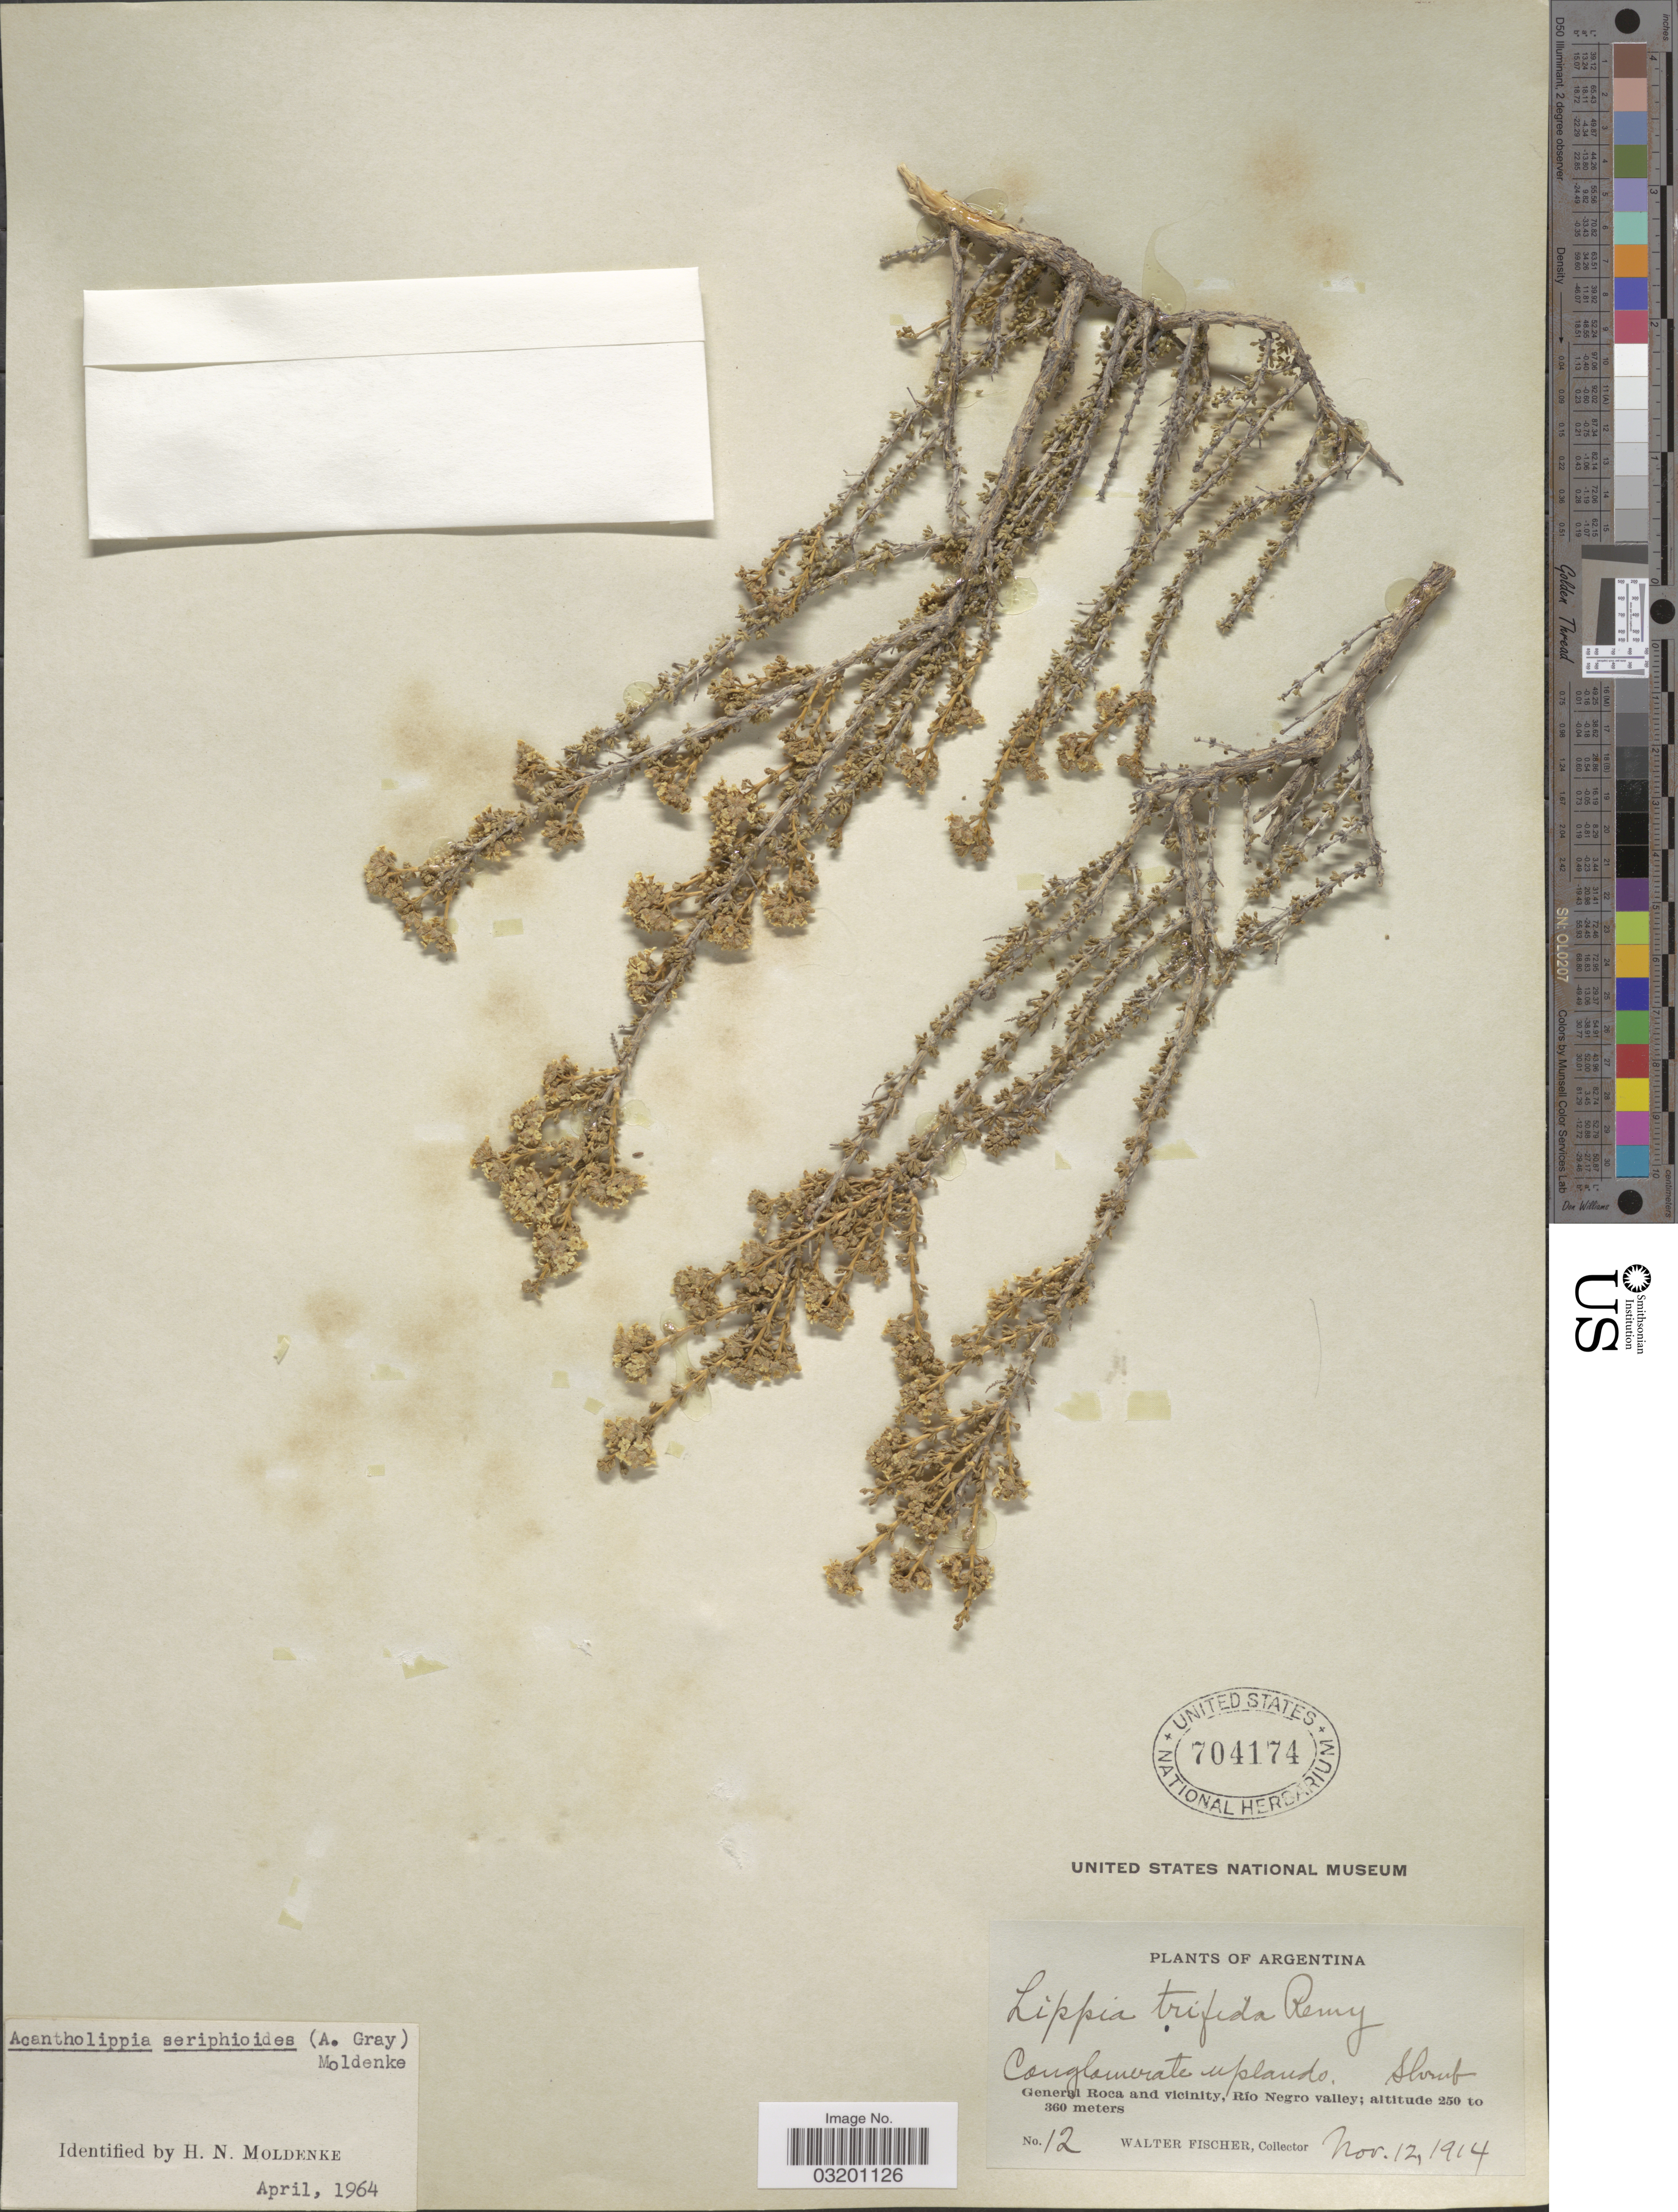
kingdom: Plantae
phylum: Tracheophyta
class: Magnoliopsida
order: Lamiales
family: Verbenaceae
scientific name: Acantholippa seriphioides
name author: (A. Gray) Moldenke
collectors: W. Fischer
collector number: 12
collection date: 1914-11-12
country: Argentina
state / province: Rio Negro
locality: General Roca and vicinity, Río Negro valley.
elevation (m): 250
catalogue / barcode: US 704174